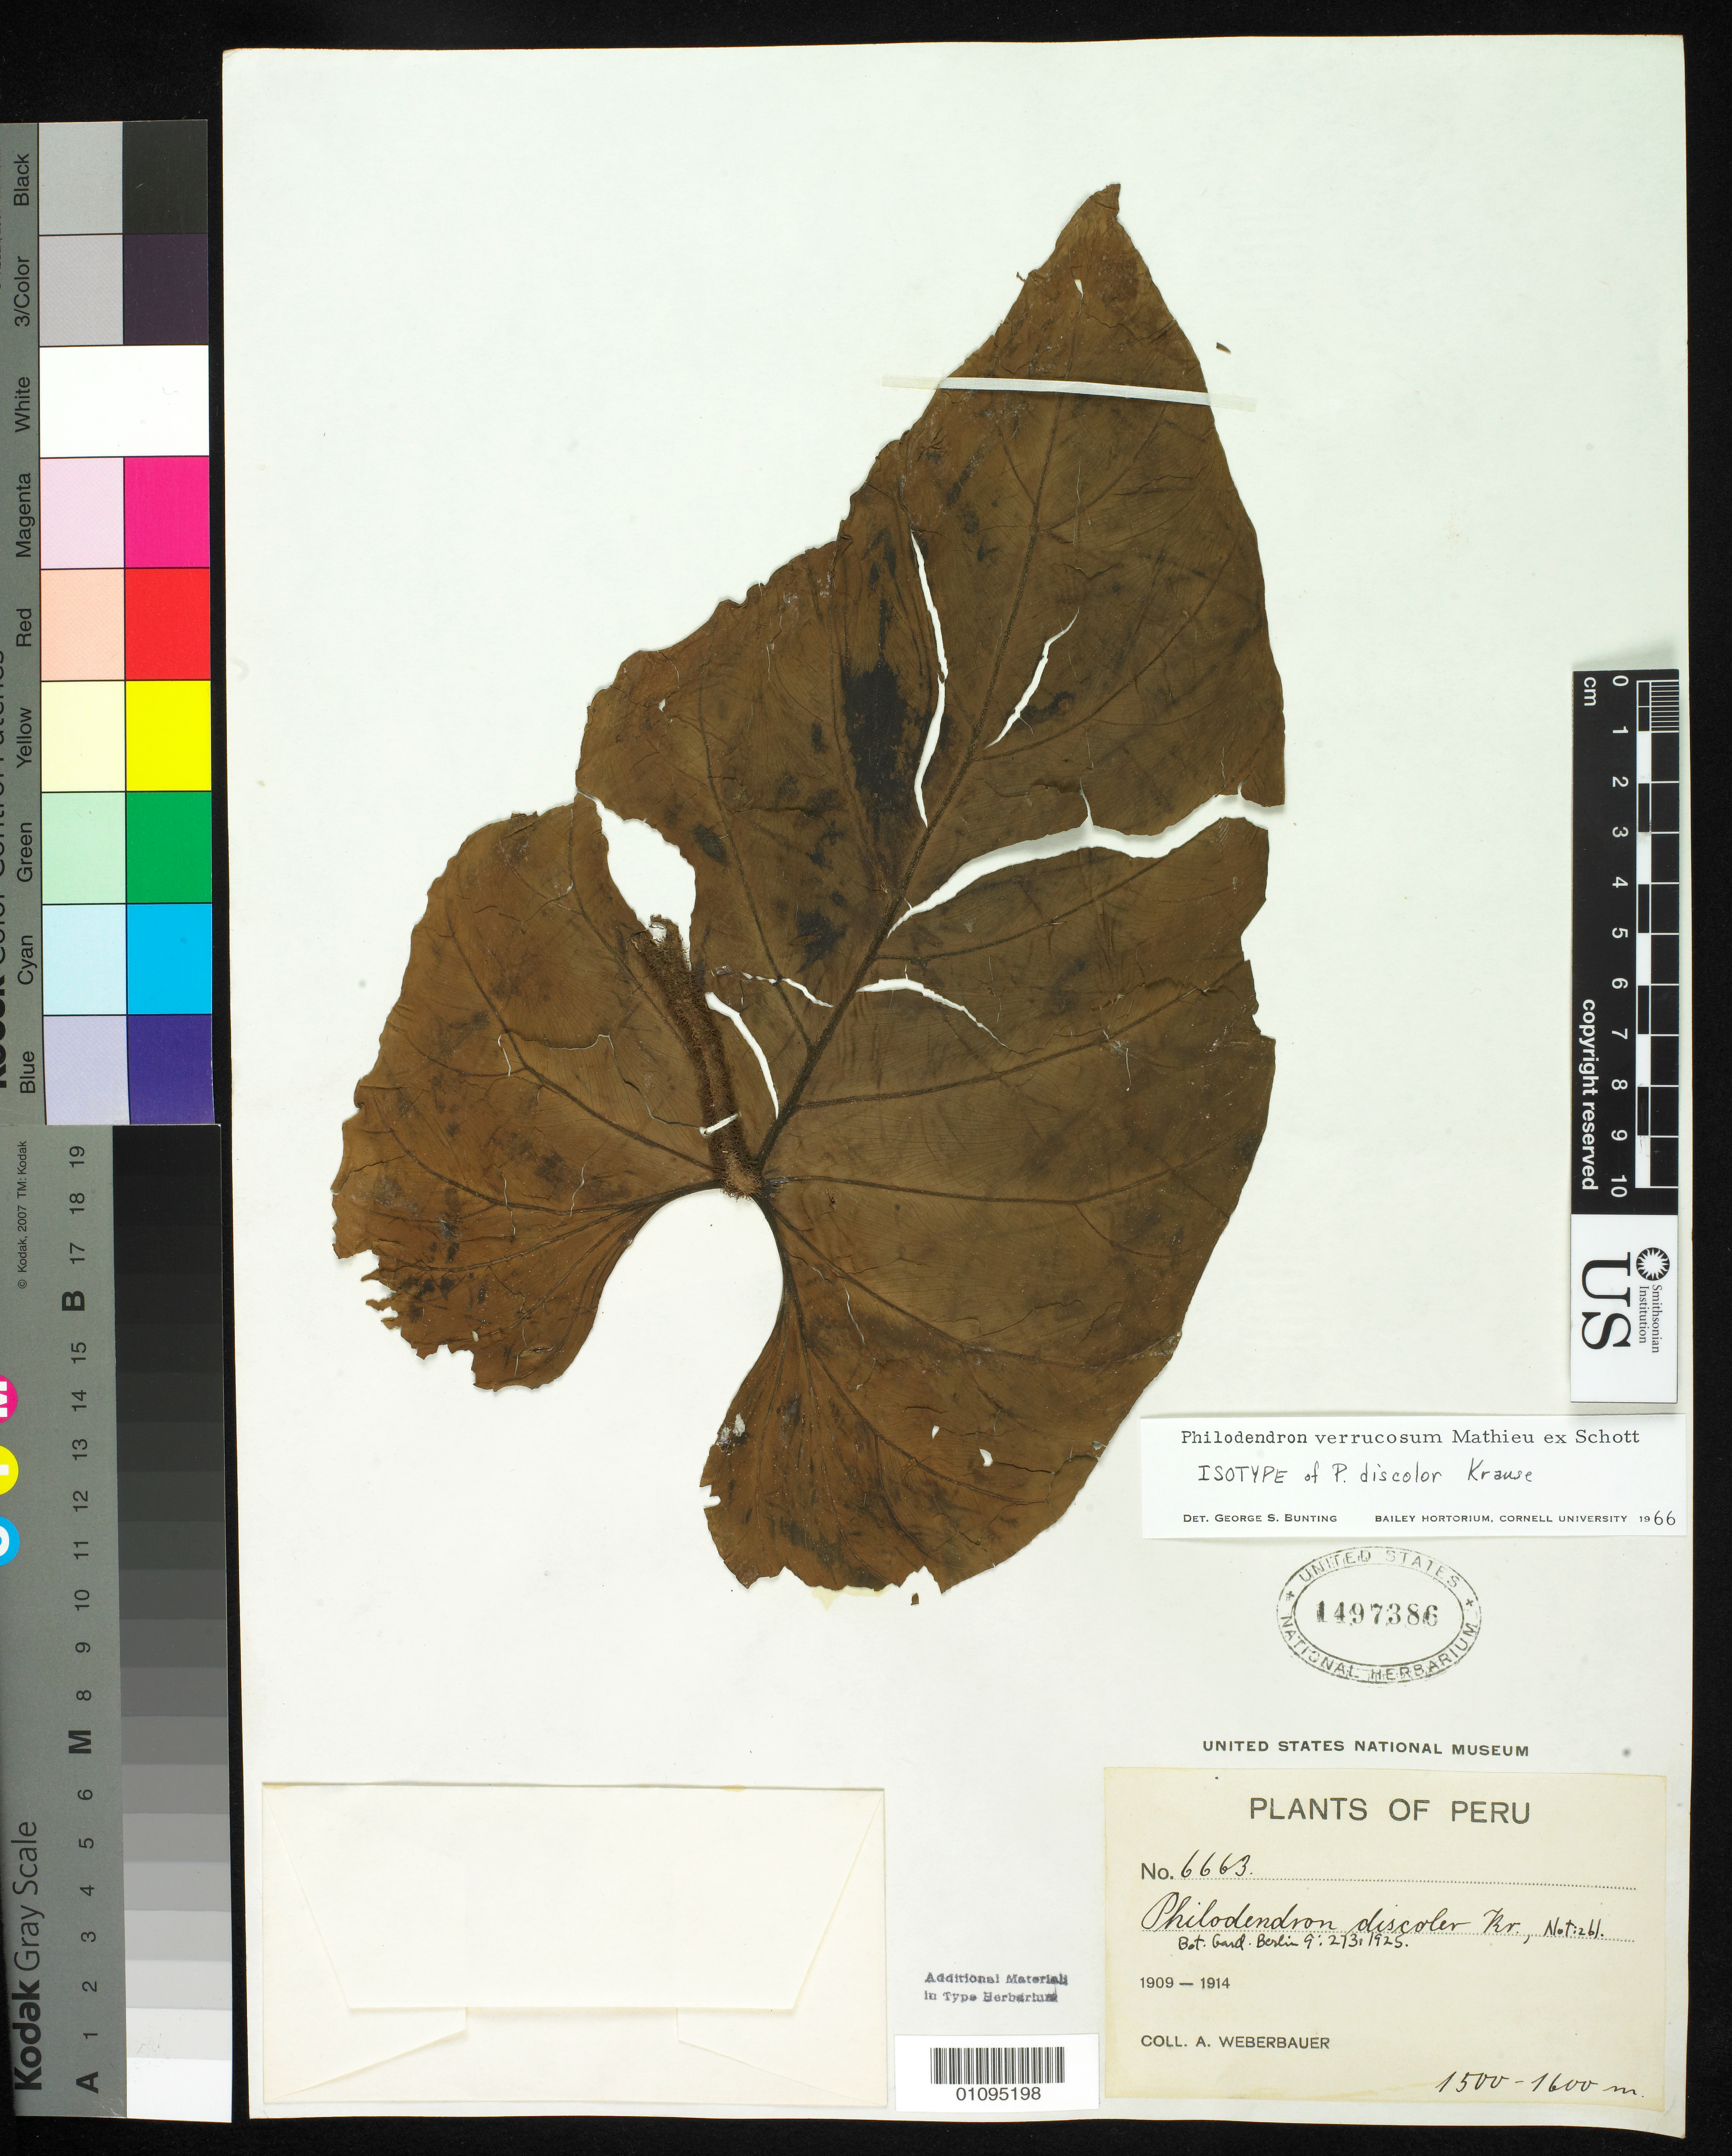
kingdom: Plantae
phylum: Tracheophyta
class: Liliopsida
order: Alismatales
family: Araceae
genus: Philodendron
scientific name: Philodendron discolor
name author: K. Krause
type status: Isotype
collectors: A. Weberbauer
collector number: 6663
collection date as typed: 1909 to -- --- 1914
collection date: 1909/1914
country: Peru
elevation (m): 1500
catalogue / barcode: US 1497386